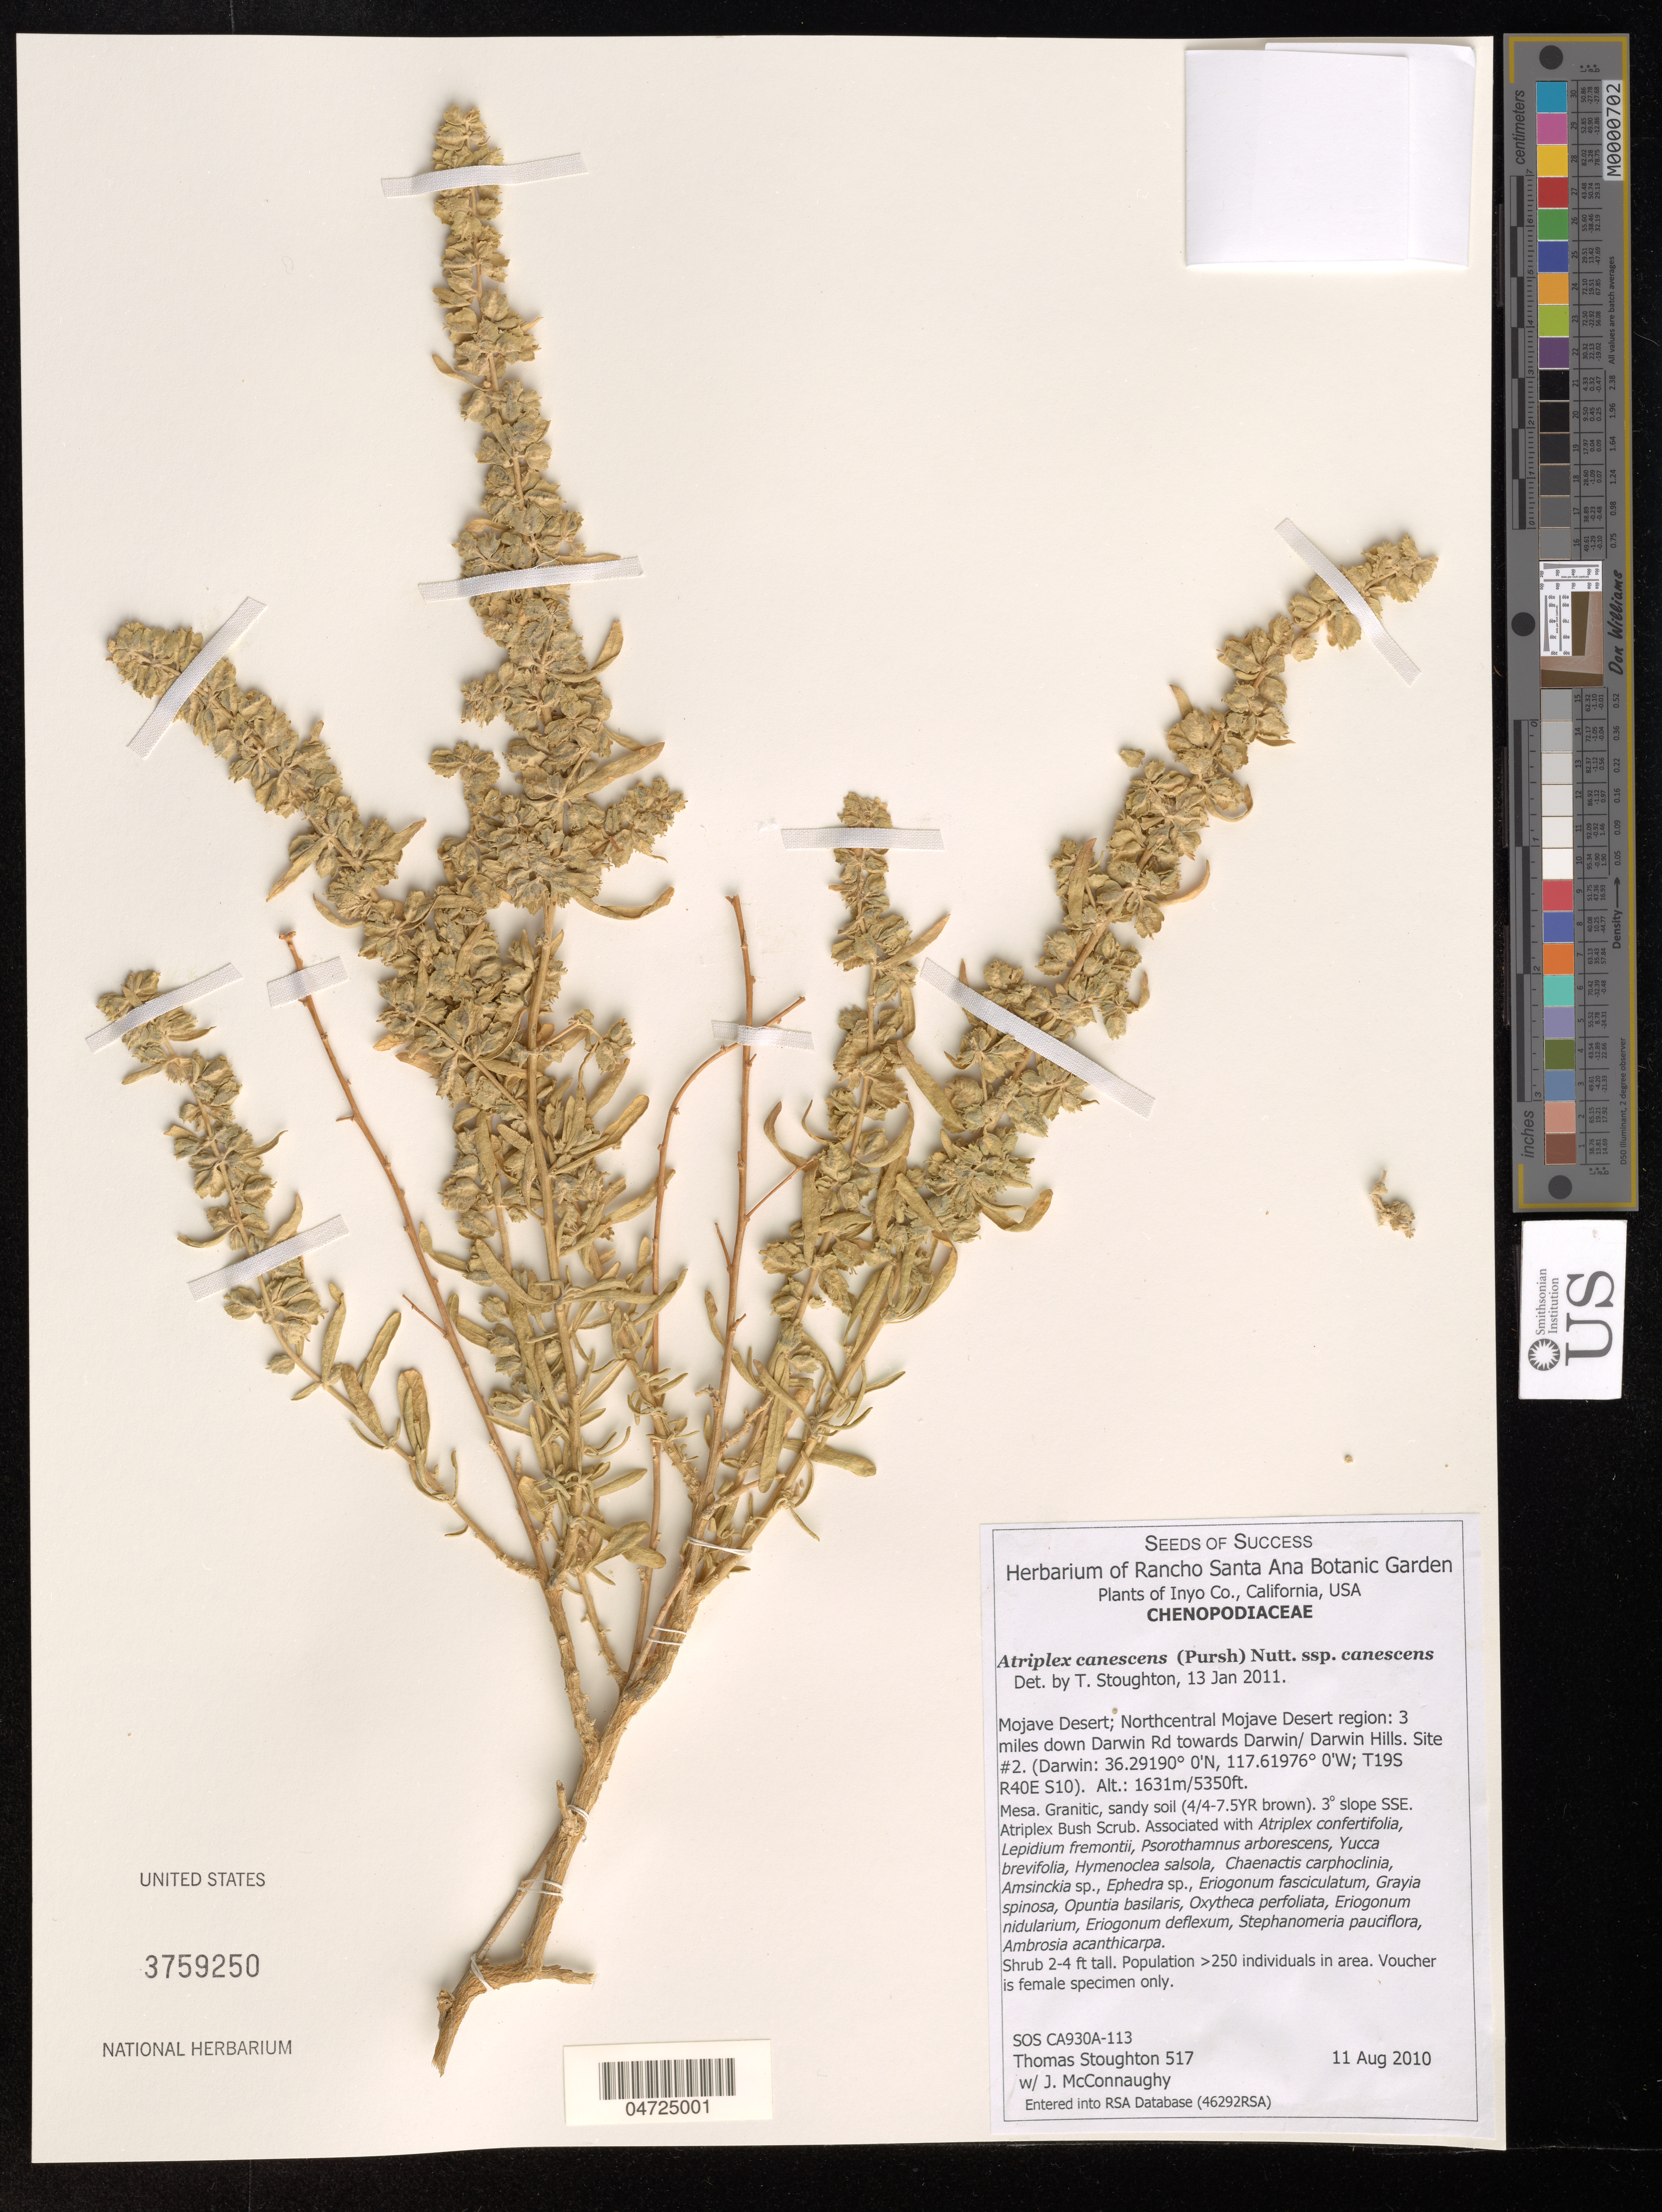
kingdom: Plantae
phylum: Tracheophyta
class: Magnoliopsida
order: Caryophyllales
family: Amaranthaceae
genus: Atriplex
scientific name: Atriplex canescens subsp. canescens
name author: (Pursh) Nutt.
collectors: T. Stoughton & J. McConnaughy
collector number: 517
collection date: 2010-08-11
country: United States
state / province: California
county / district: Inyo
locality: Inyo Co. Mojave Desert; Northcentral Mojave Desert region: 3 miles down Darwin Rd towards Darwin/ Darwin Hills. Site #2; T19S R40E S10.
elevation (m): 1631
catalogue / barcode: US 3759250